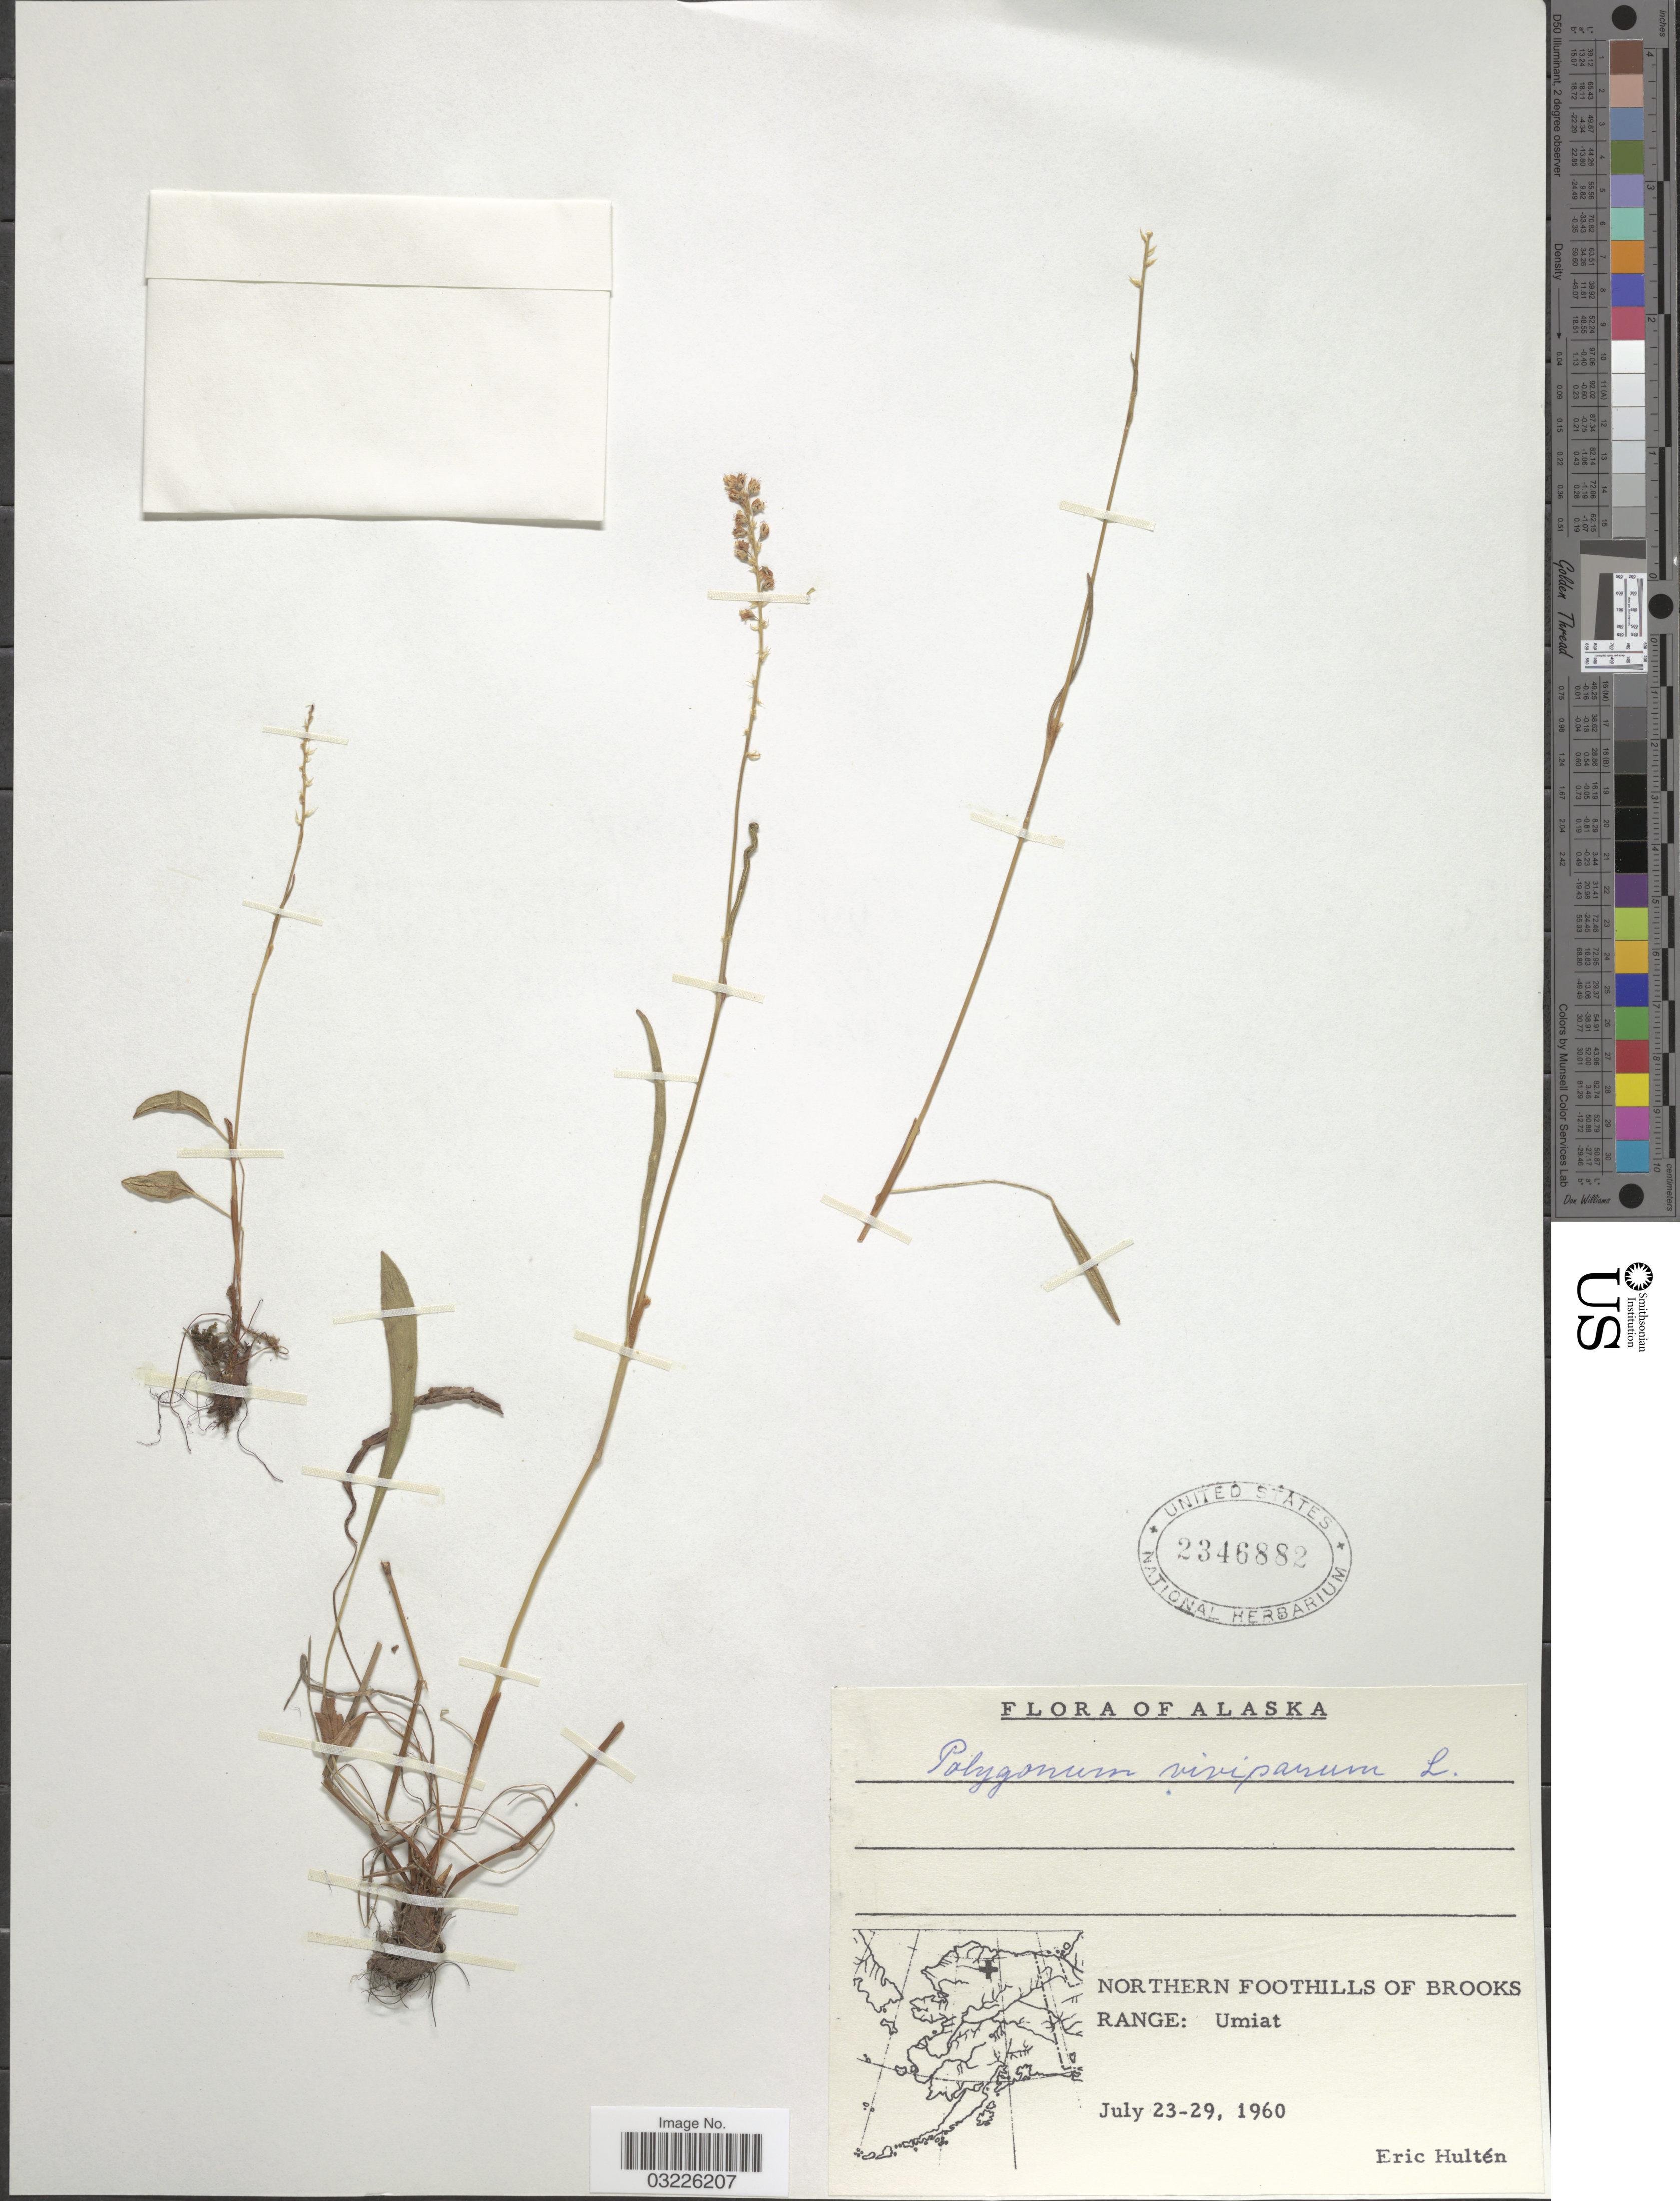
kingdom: Plantae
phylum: Tracheophyta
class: Magnoliopsida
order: Caryophyllales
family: Polygonaceae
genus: Bistorta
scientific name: Bistorta vivipara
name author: (L.) Delarbre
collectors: E. G. Hultén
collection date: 1960-07-23/1960-07-29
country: United States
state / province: Alaska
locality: Northern Foothills of Brooks Range: Umiat.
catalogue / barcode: US 2346882